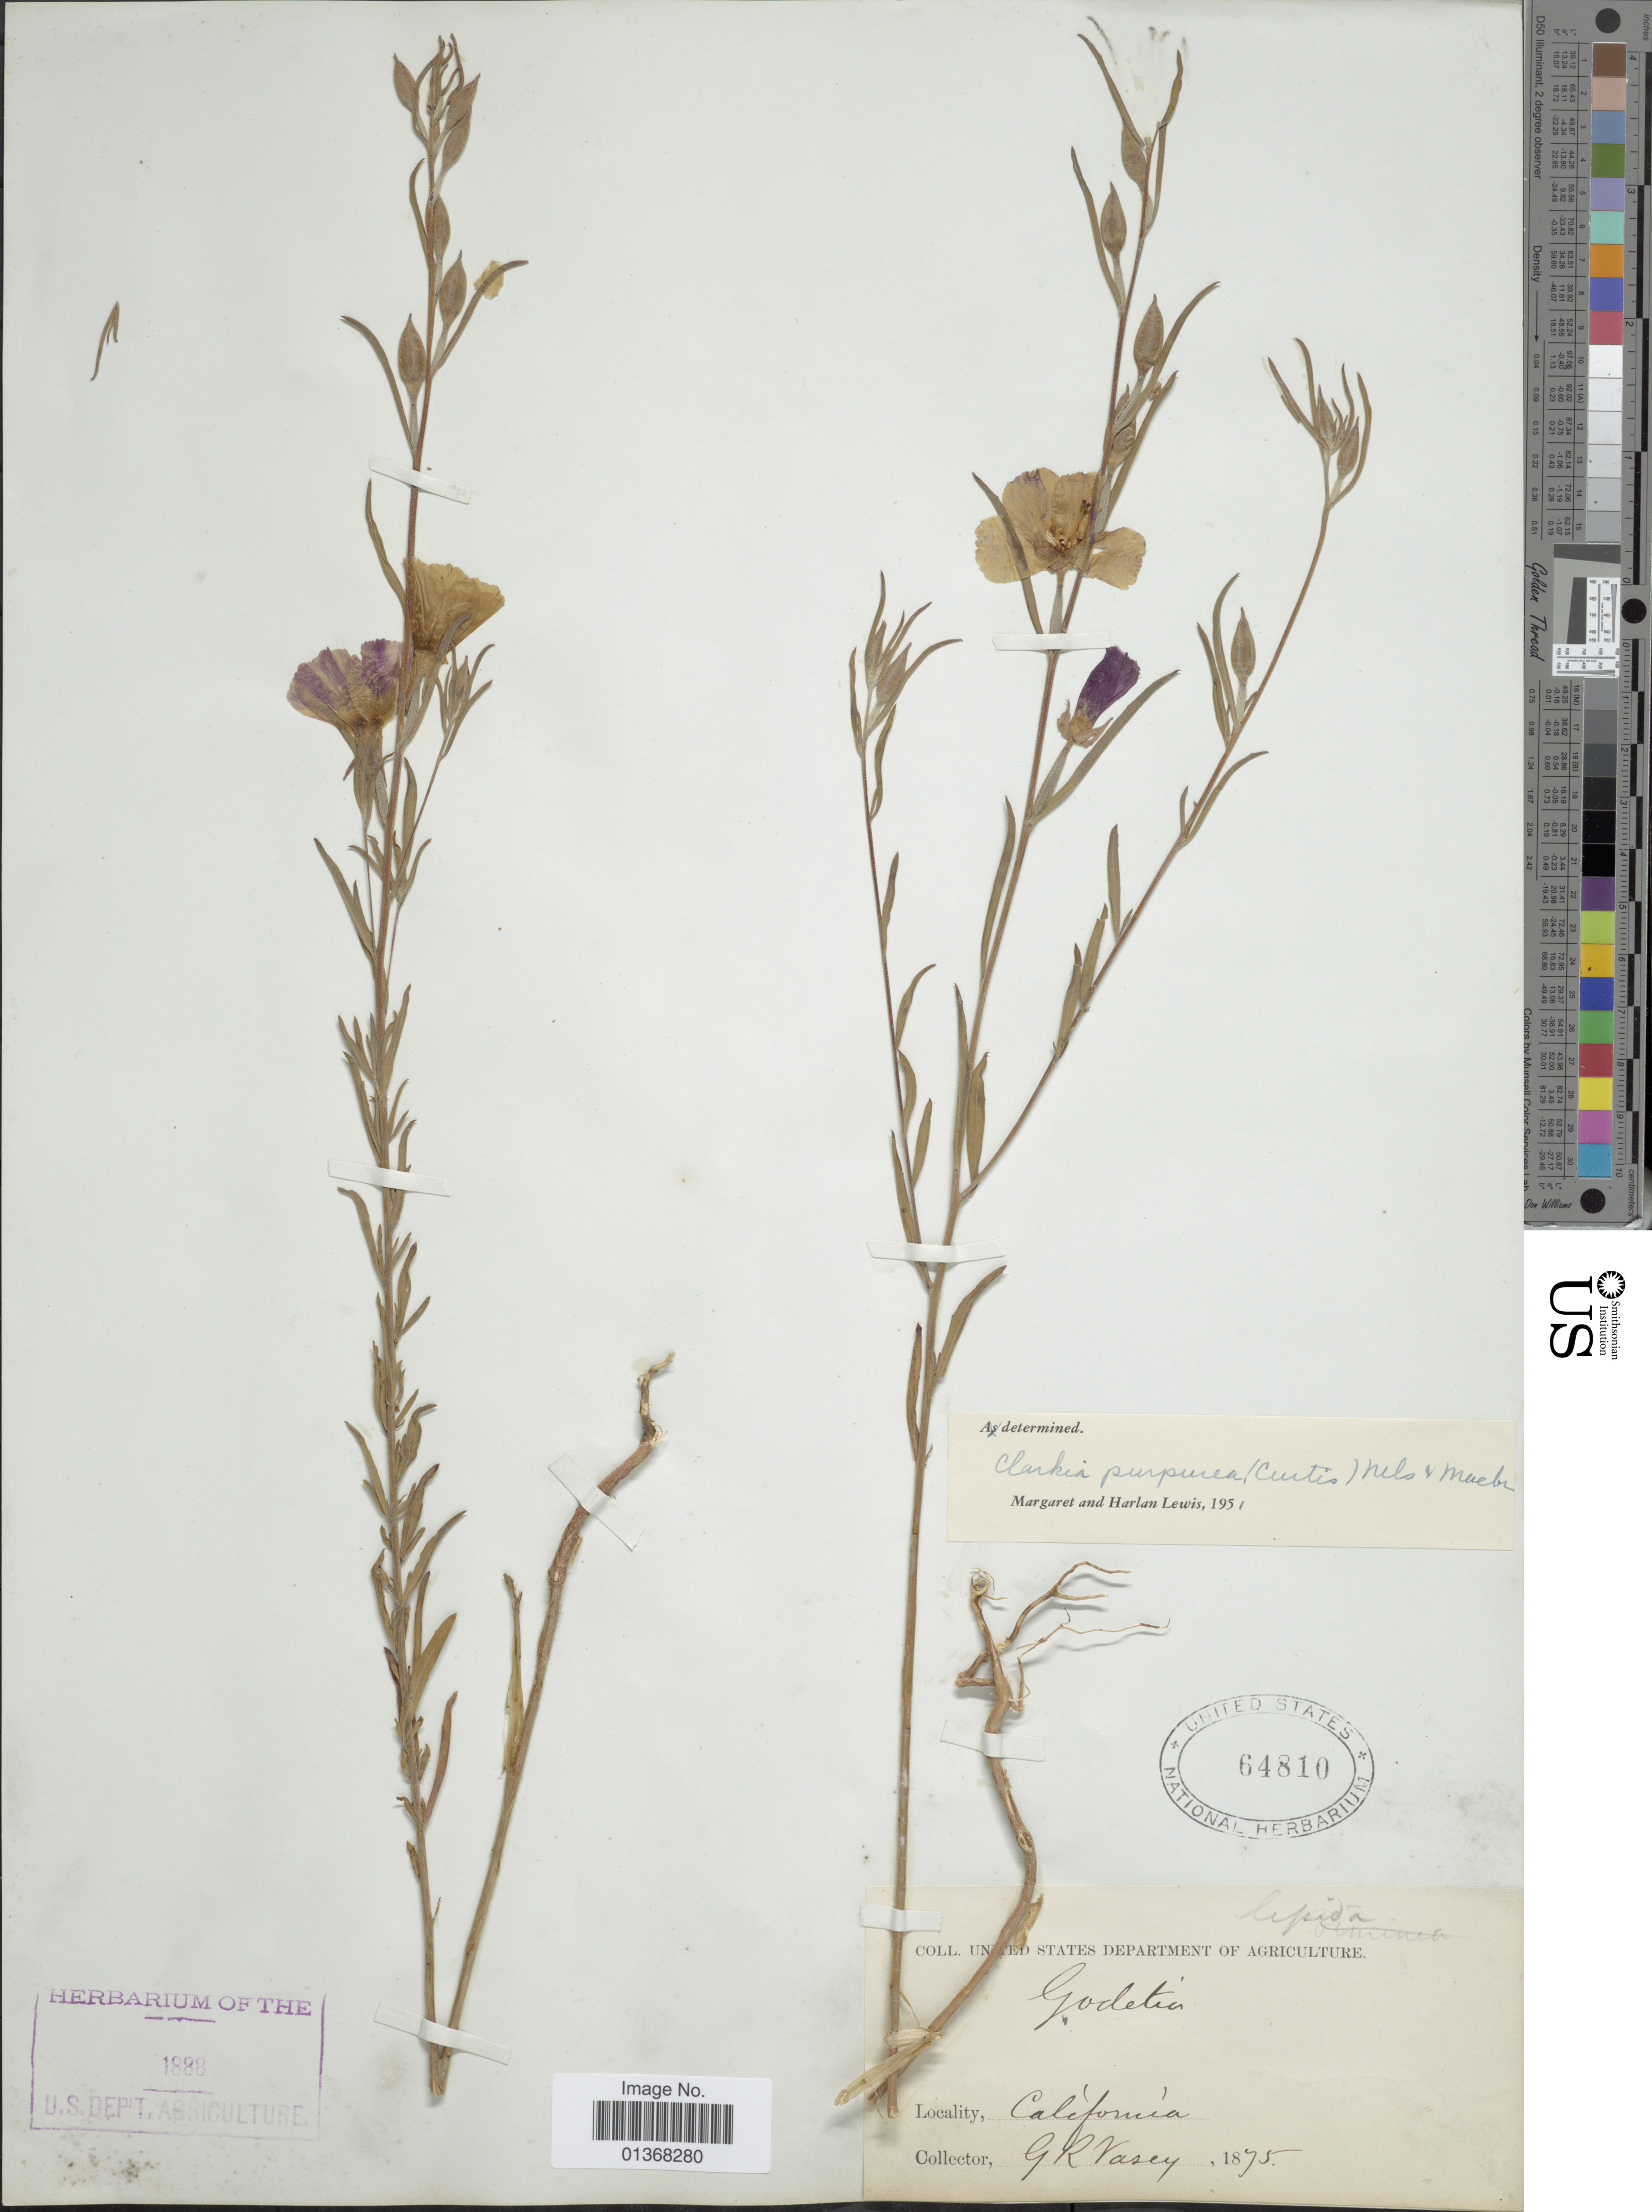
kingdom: Plantae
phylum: Tracheophyta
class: Magnoliopsida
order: Myrtales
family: Onagraceae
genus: Clarkia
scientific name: Clarkia purpurea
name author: (Curtis) A. Nelson & J.F. Macbr.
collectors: G. R. Vasey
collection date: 1875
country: United States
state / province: California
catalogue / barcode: US 64810